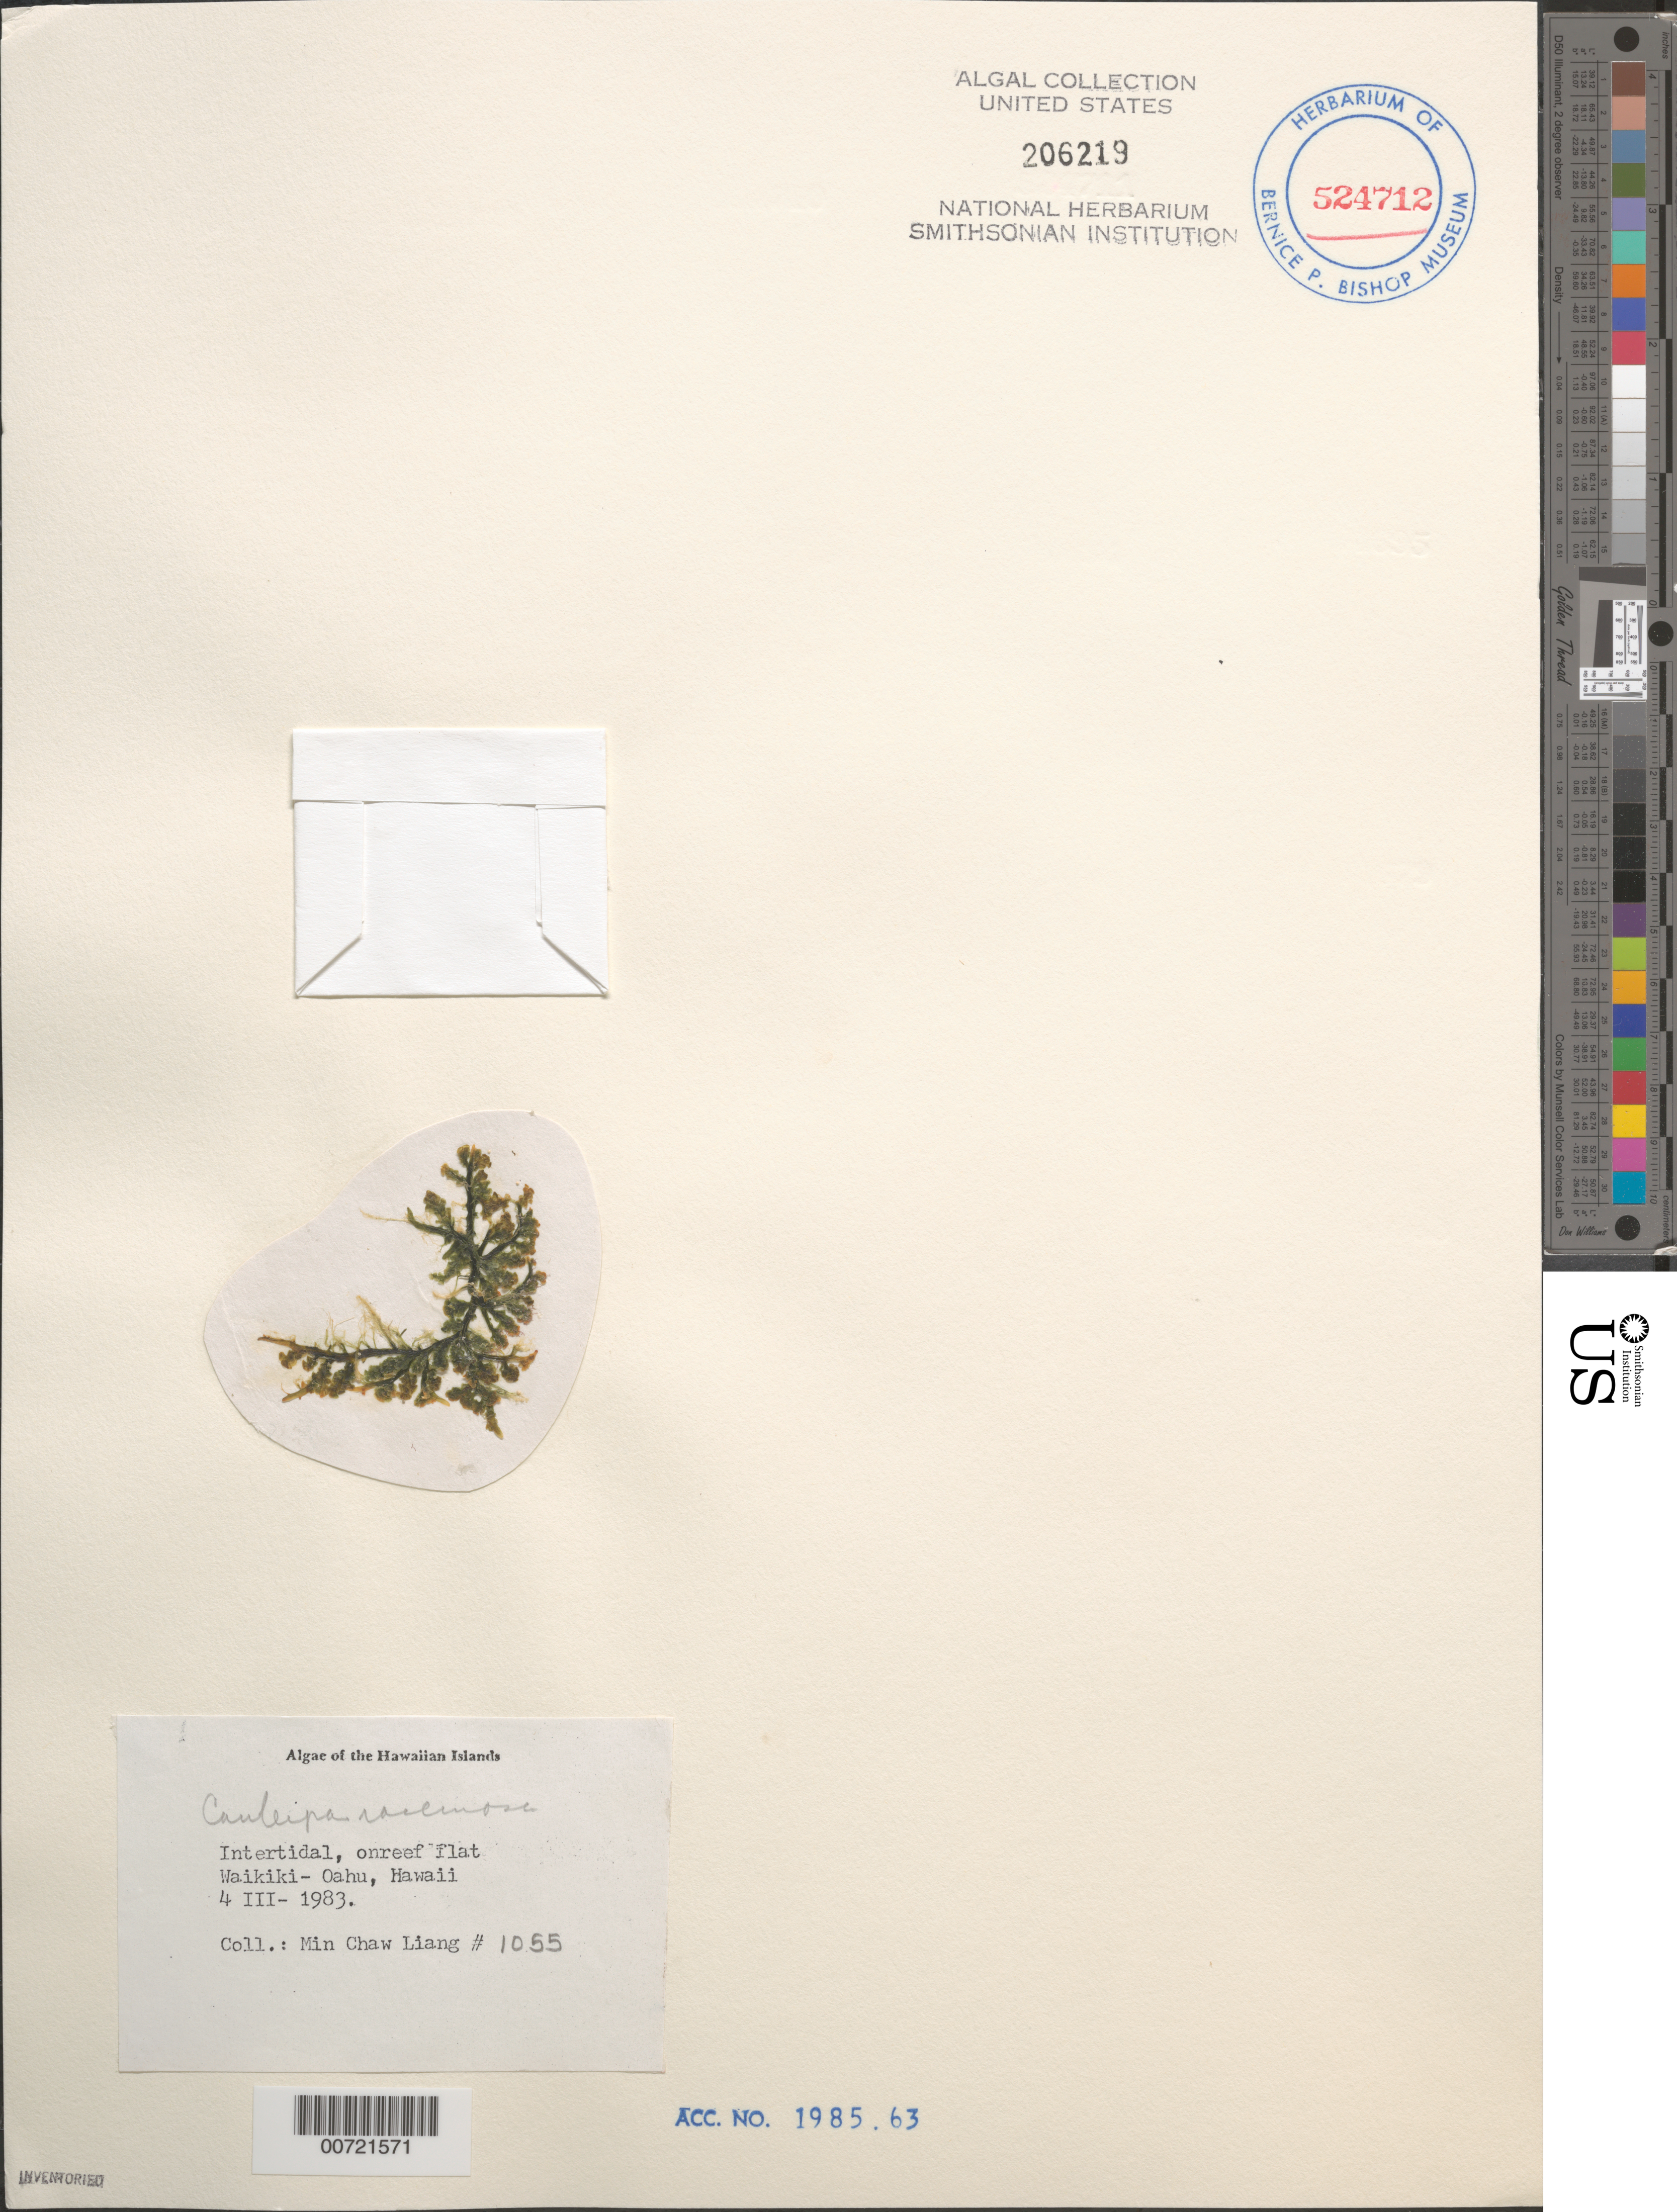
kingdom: Plantae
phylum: Chlorophyta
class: Ulvophyceae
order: Bryopsidales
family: Caulerpaceae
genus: Caulerpa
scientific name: Caulerpa racemosa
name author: (Forssk.) J. Agardh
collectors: M. Liang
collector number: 1055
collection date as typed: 04 May 1983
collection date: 1983-03-04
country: United States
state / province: Hawaii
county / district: Honolulu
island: Oahu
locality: Waikiki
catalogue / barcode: US 206219